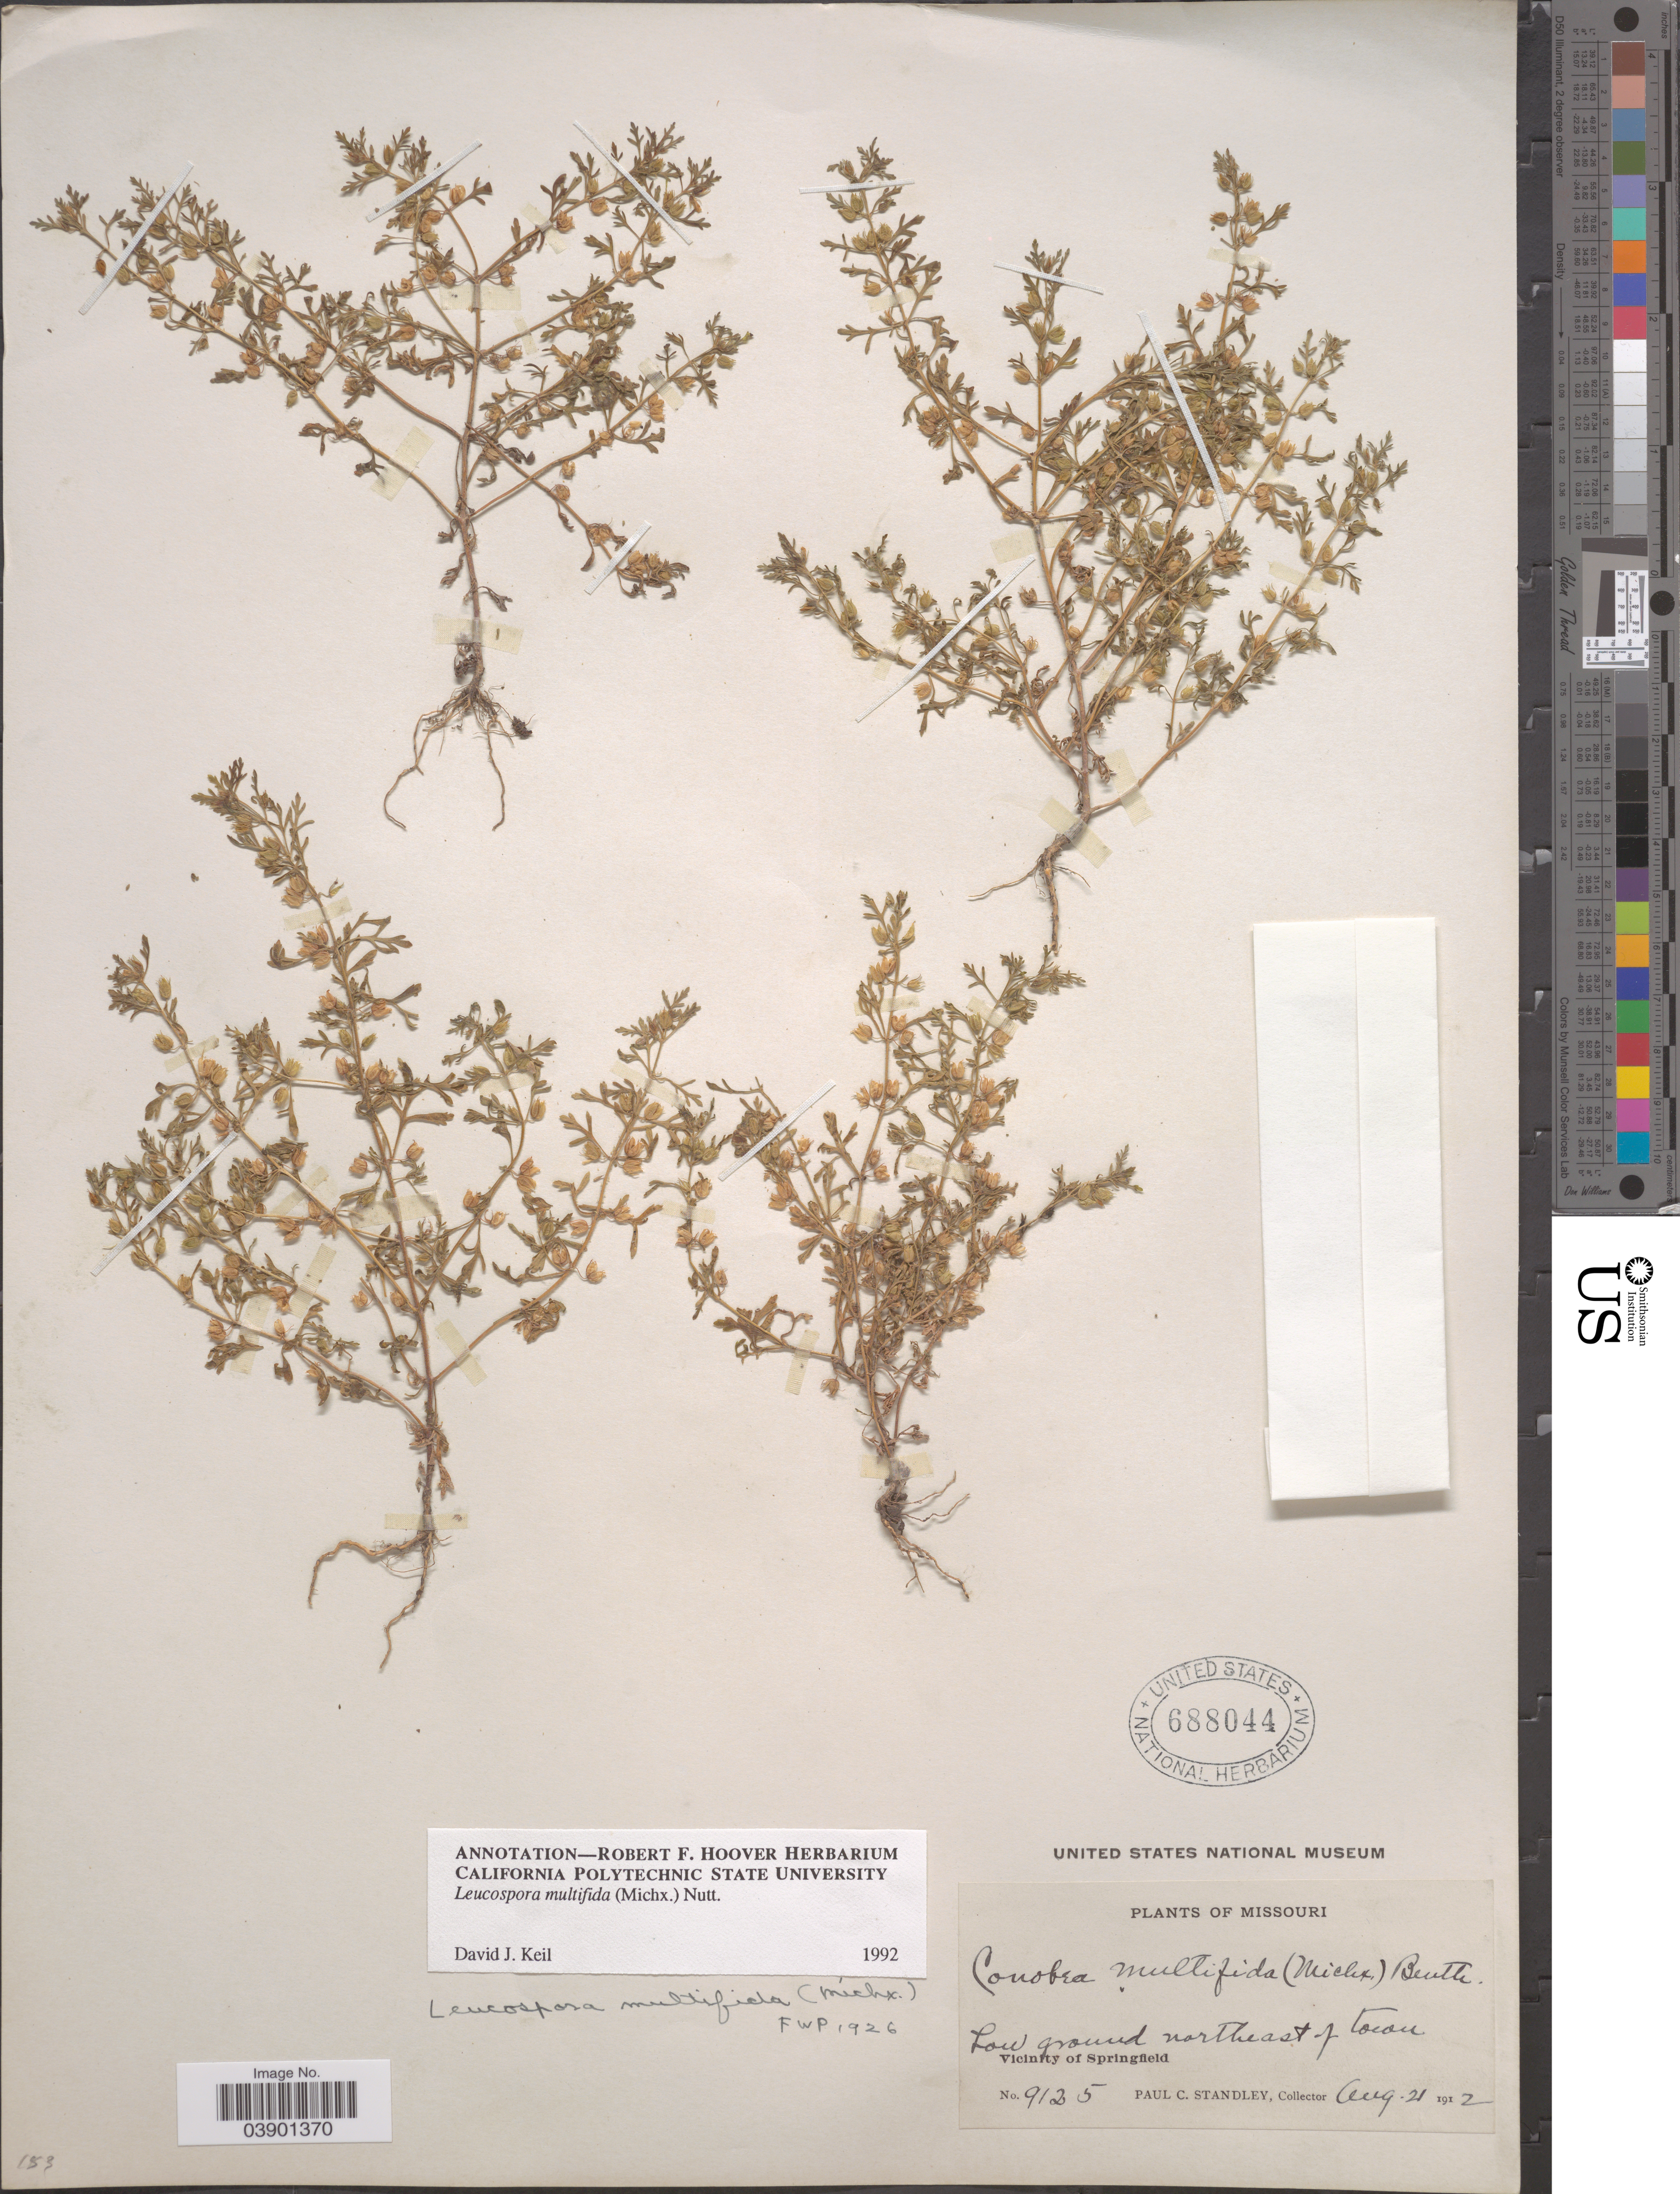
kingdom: Plantae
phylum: Tracheophyta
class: Magnoliopsida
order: Lamiales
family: Plantaginaceae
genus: Leucospora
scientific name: Leucospora multifida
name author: (Michx.) Nutt.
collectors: P. C. Standley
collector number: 9125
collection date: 1912-08-21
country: United States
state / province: Missouri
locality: Northeast of town. Vicinity of Springfield.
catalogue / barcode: US 688044